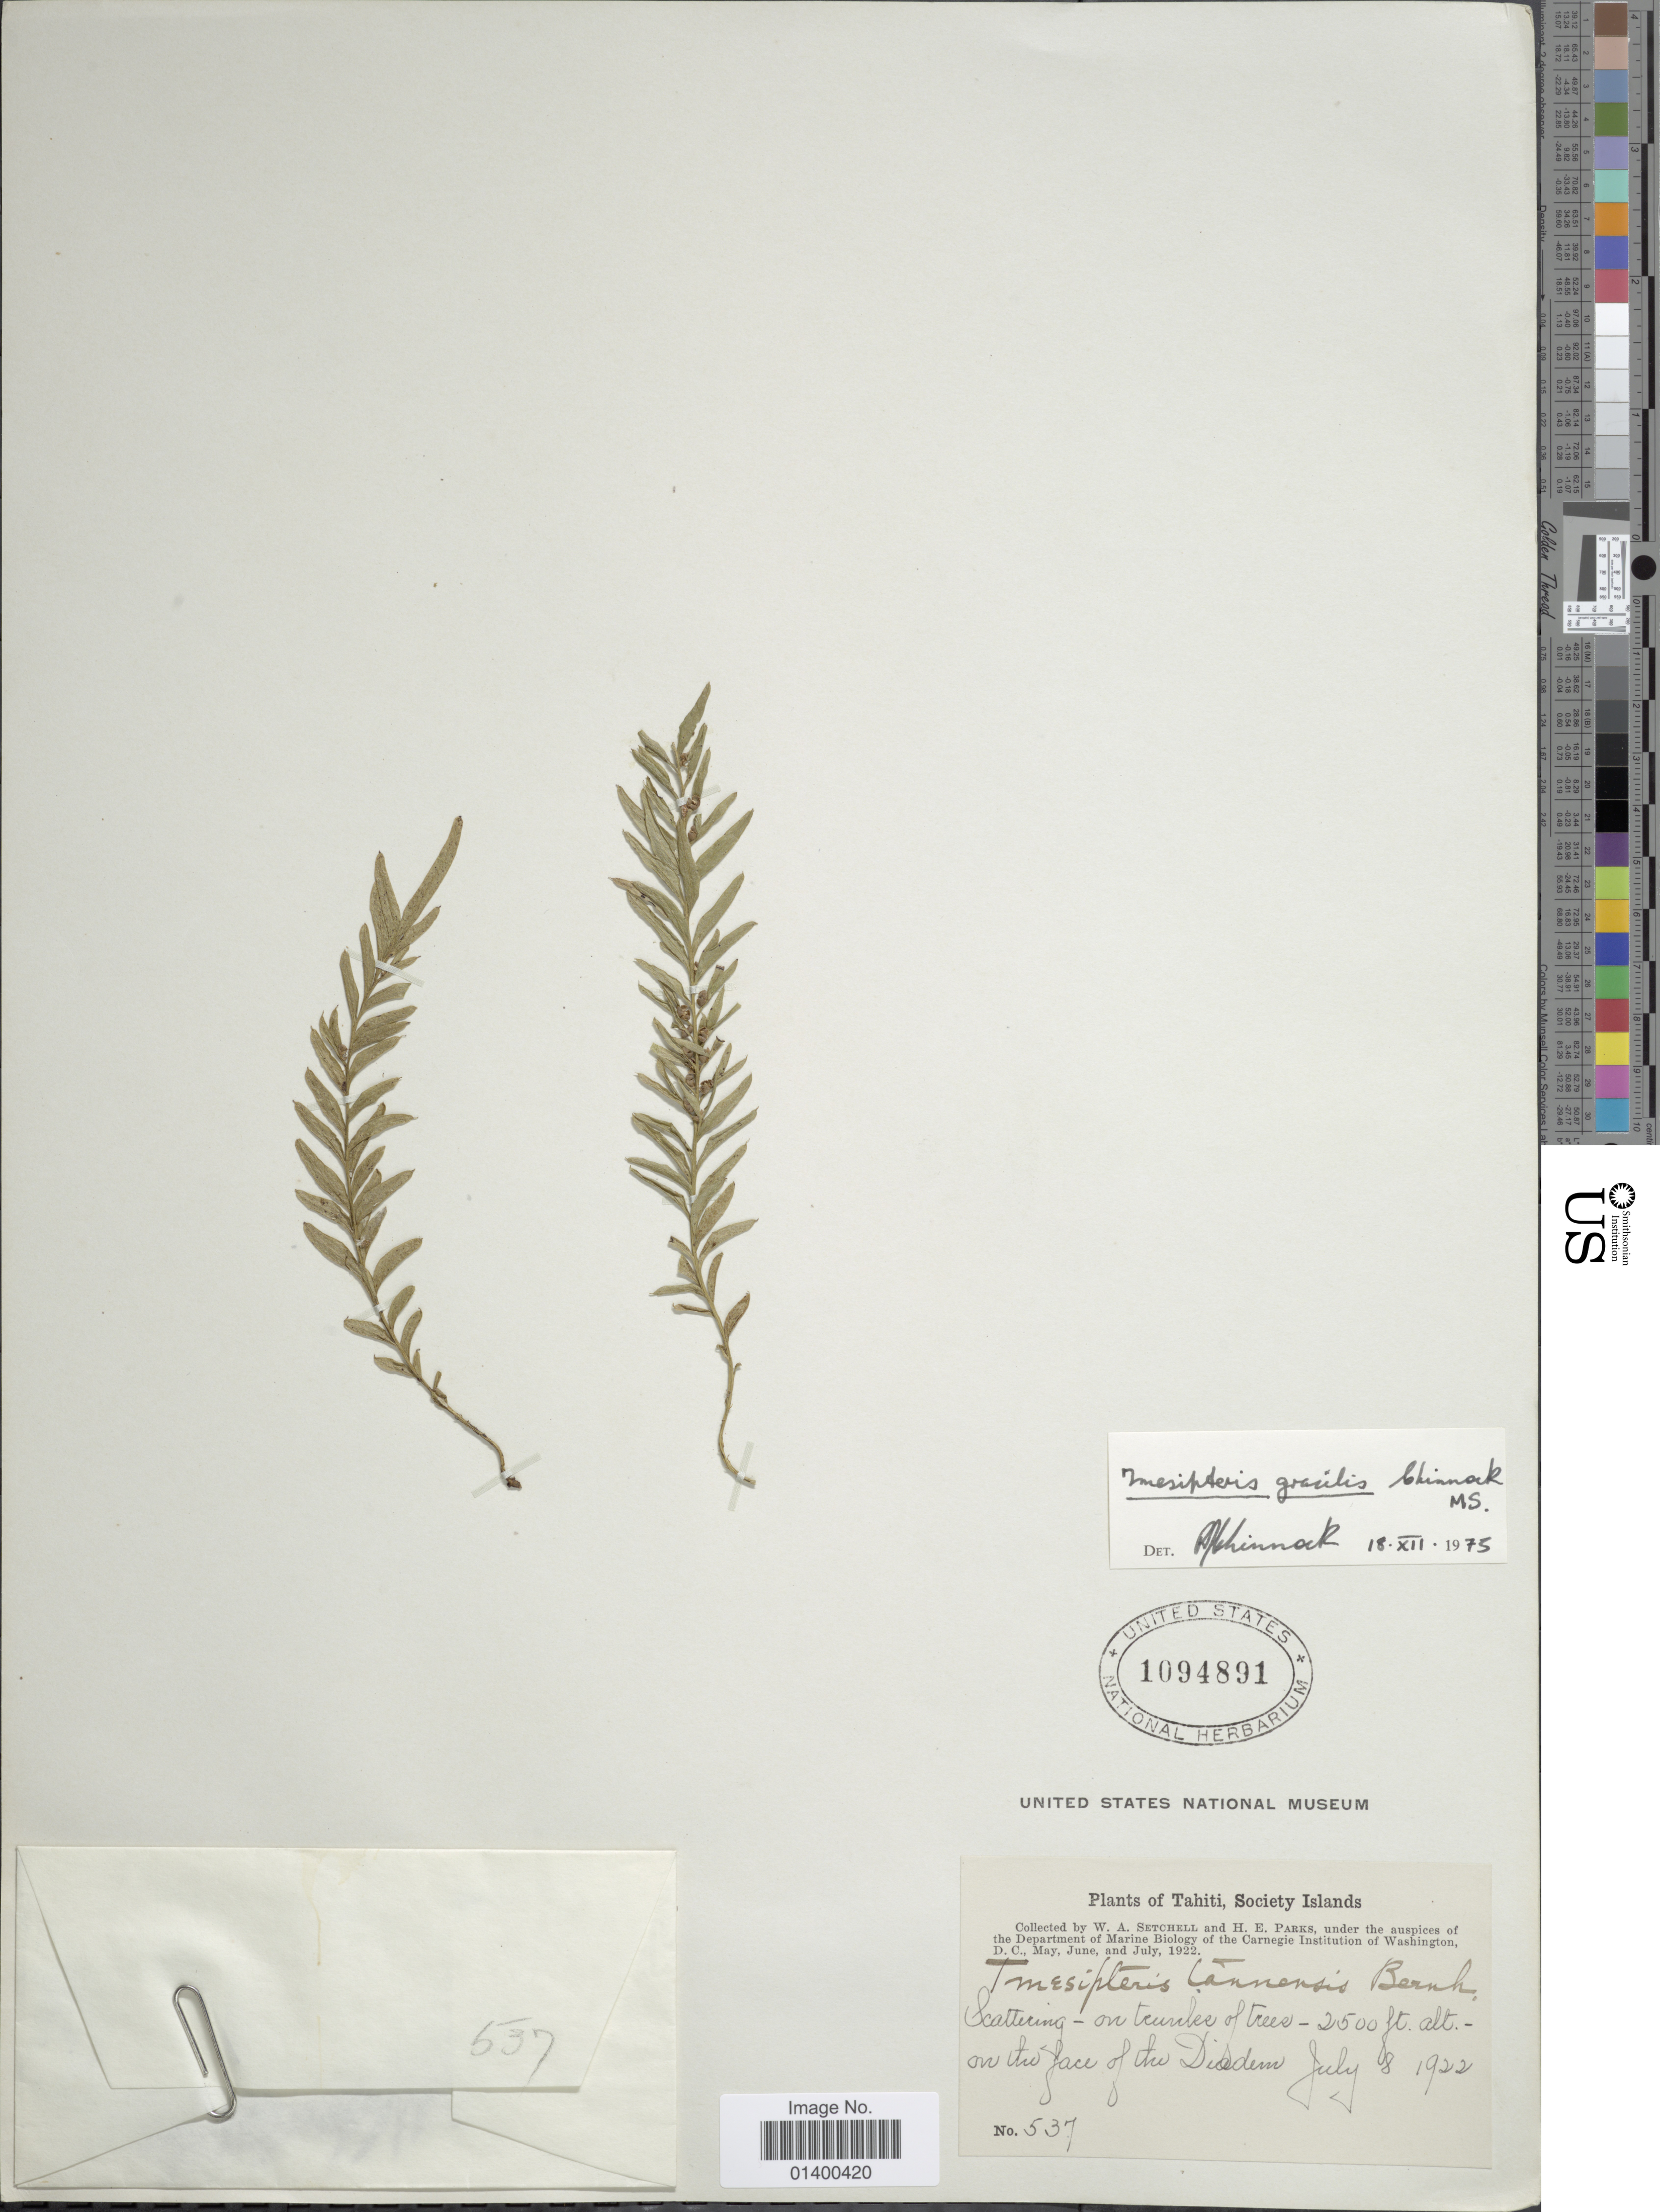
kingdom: Plantae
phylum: Tracheophyta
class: Polypodiopsida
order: Psilotales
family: Psilotaceae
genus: Tmesipteris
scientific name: Tmesipteris gracilis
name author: Chinnock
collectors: W. Setchell & H. E. Parks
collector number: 537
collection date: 1922-07-08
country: French Polynesia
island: Tahiti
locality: Tahiti, Society islands, on the face of the Didem [interpreted]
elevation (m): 762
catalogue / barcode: US 1094891